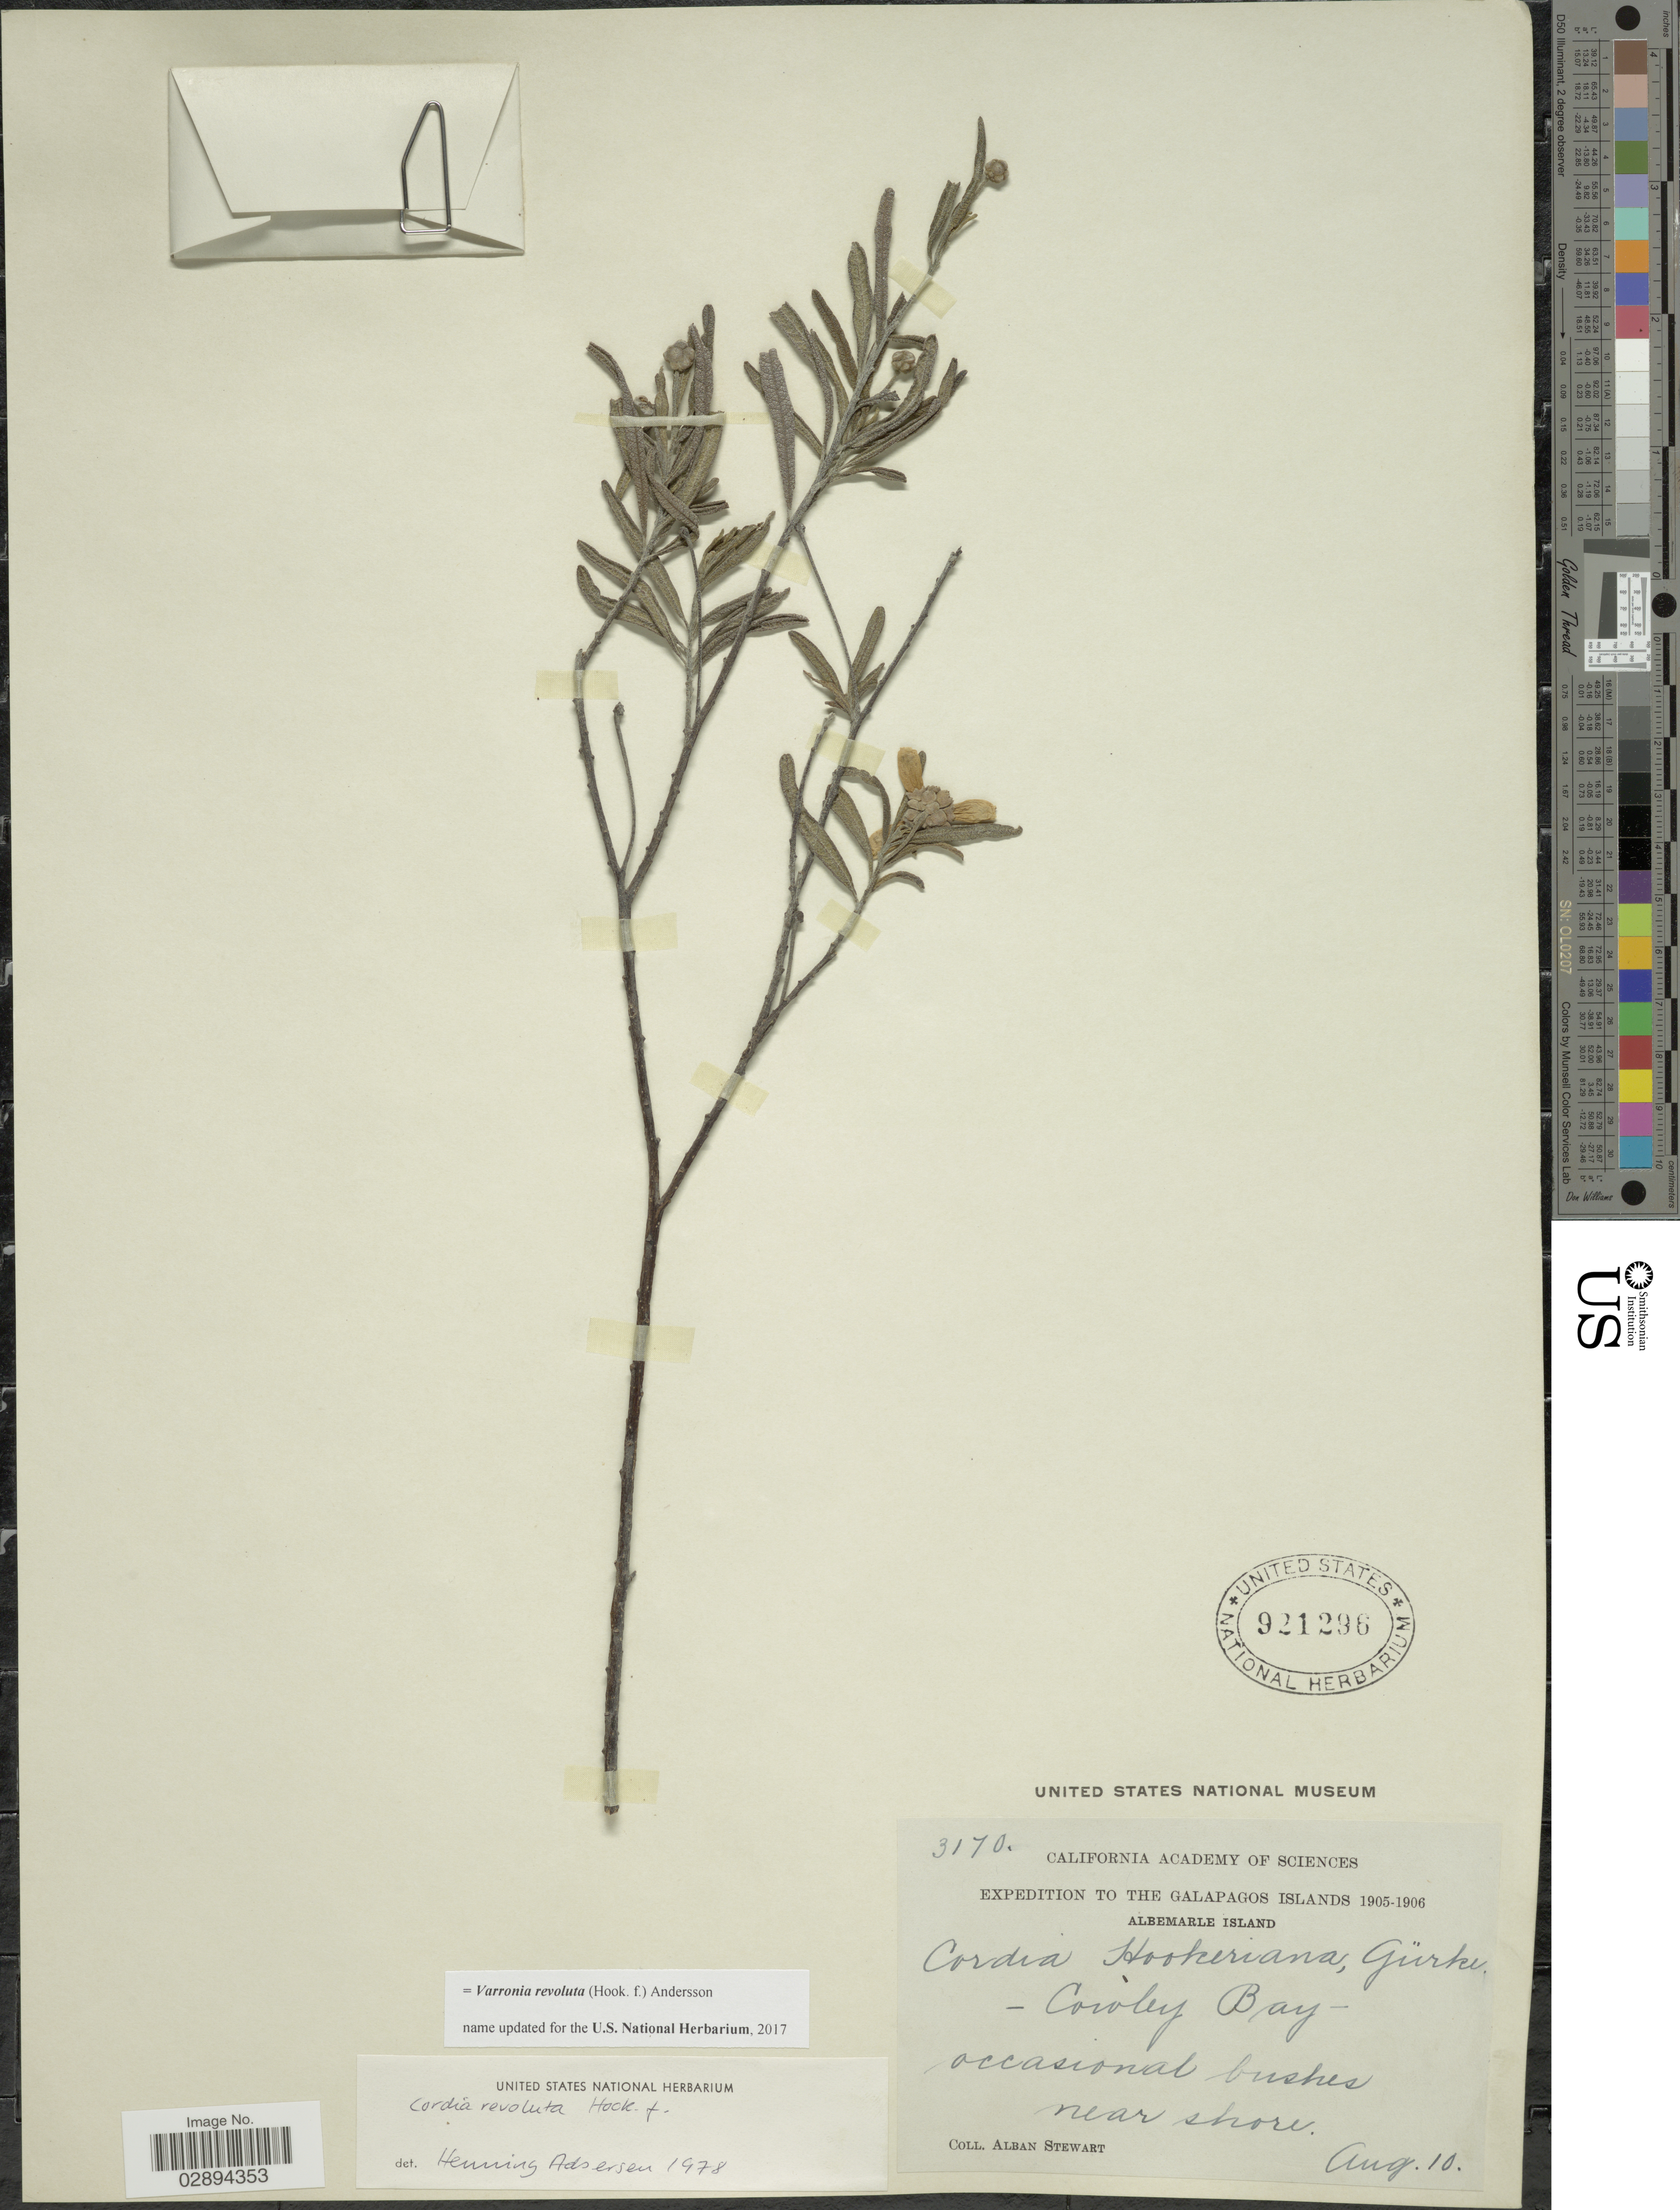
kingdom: Plantae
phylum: Tracheophyta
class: Magnoliopsida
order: Boraginales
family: Cordiaceae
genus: Varronia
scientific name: Varronia revoluta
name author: (Hook. f.) Andersson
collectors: A. Stewart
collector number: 3170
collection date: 1905-08-10/1906-08-10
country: Ecuador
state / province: Colón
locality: Galapagos Islands, Albemarle Island, Cocoley Bay.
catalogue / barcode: US 921296